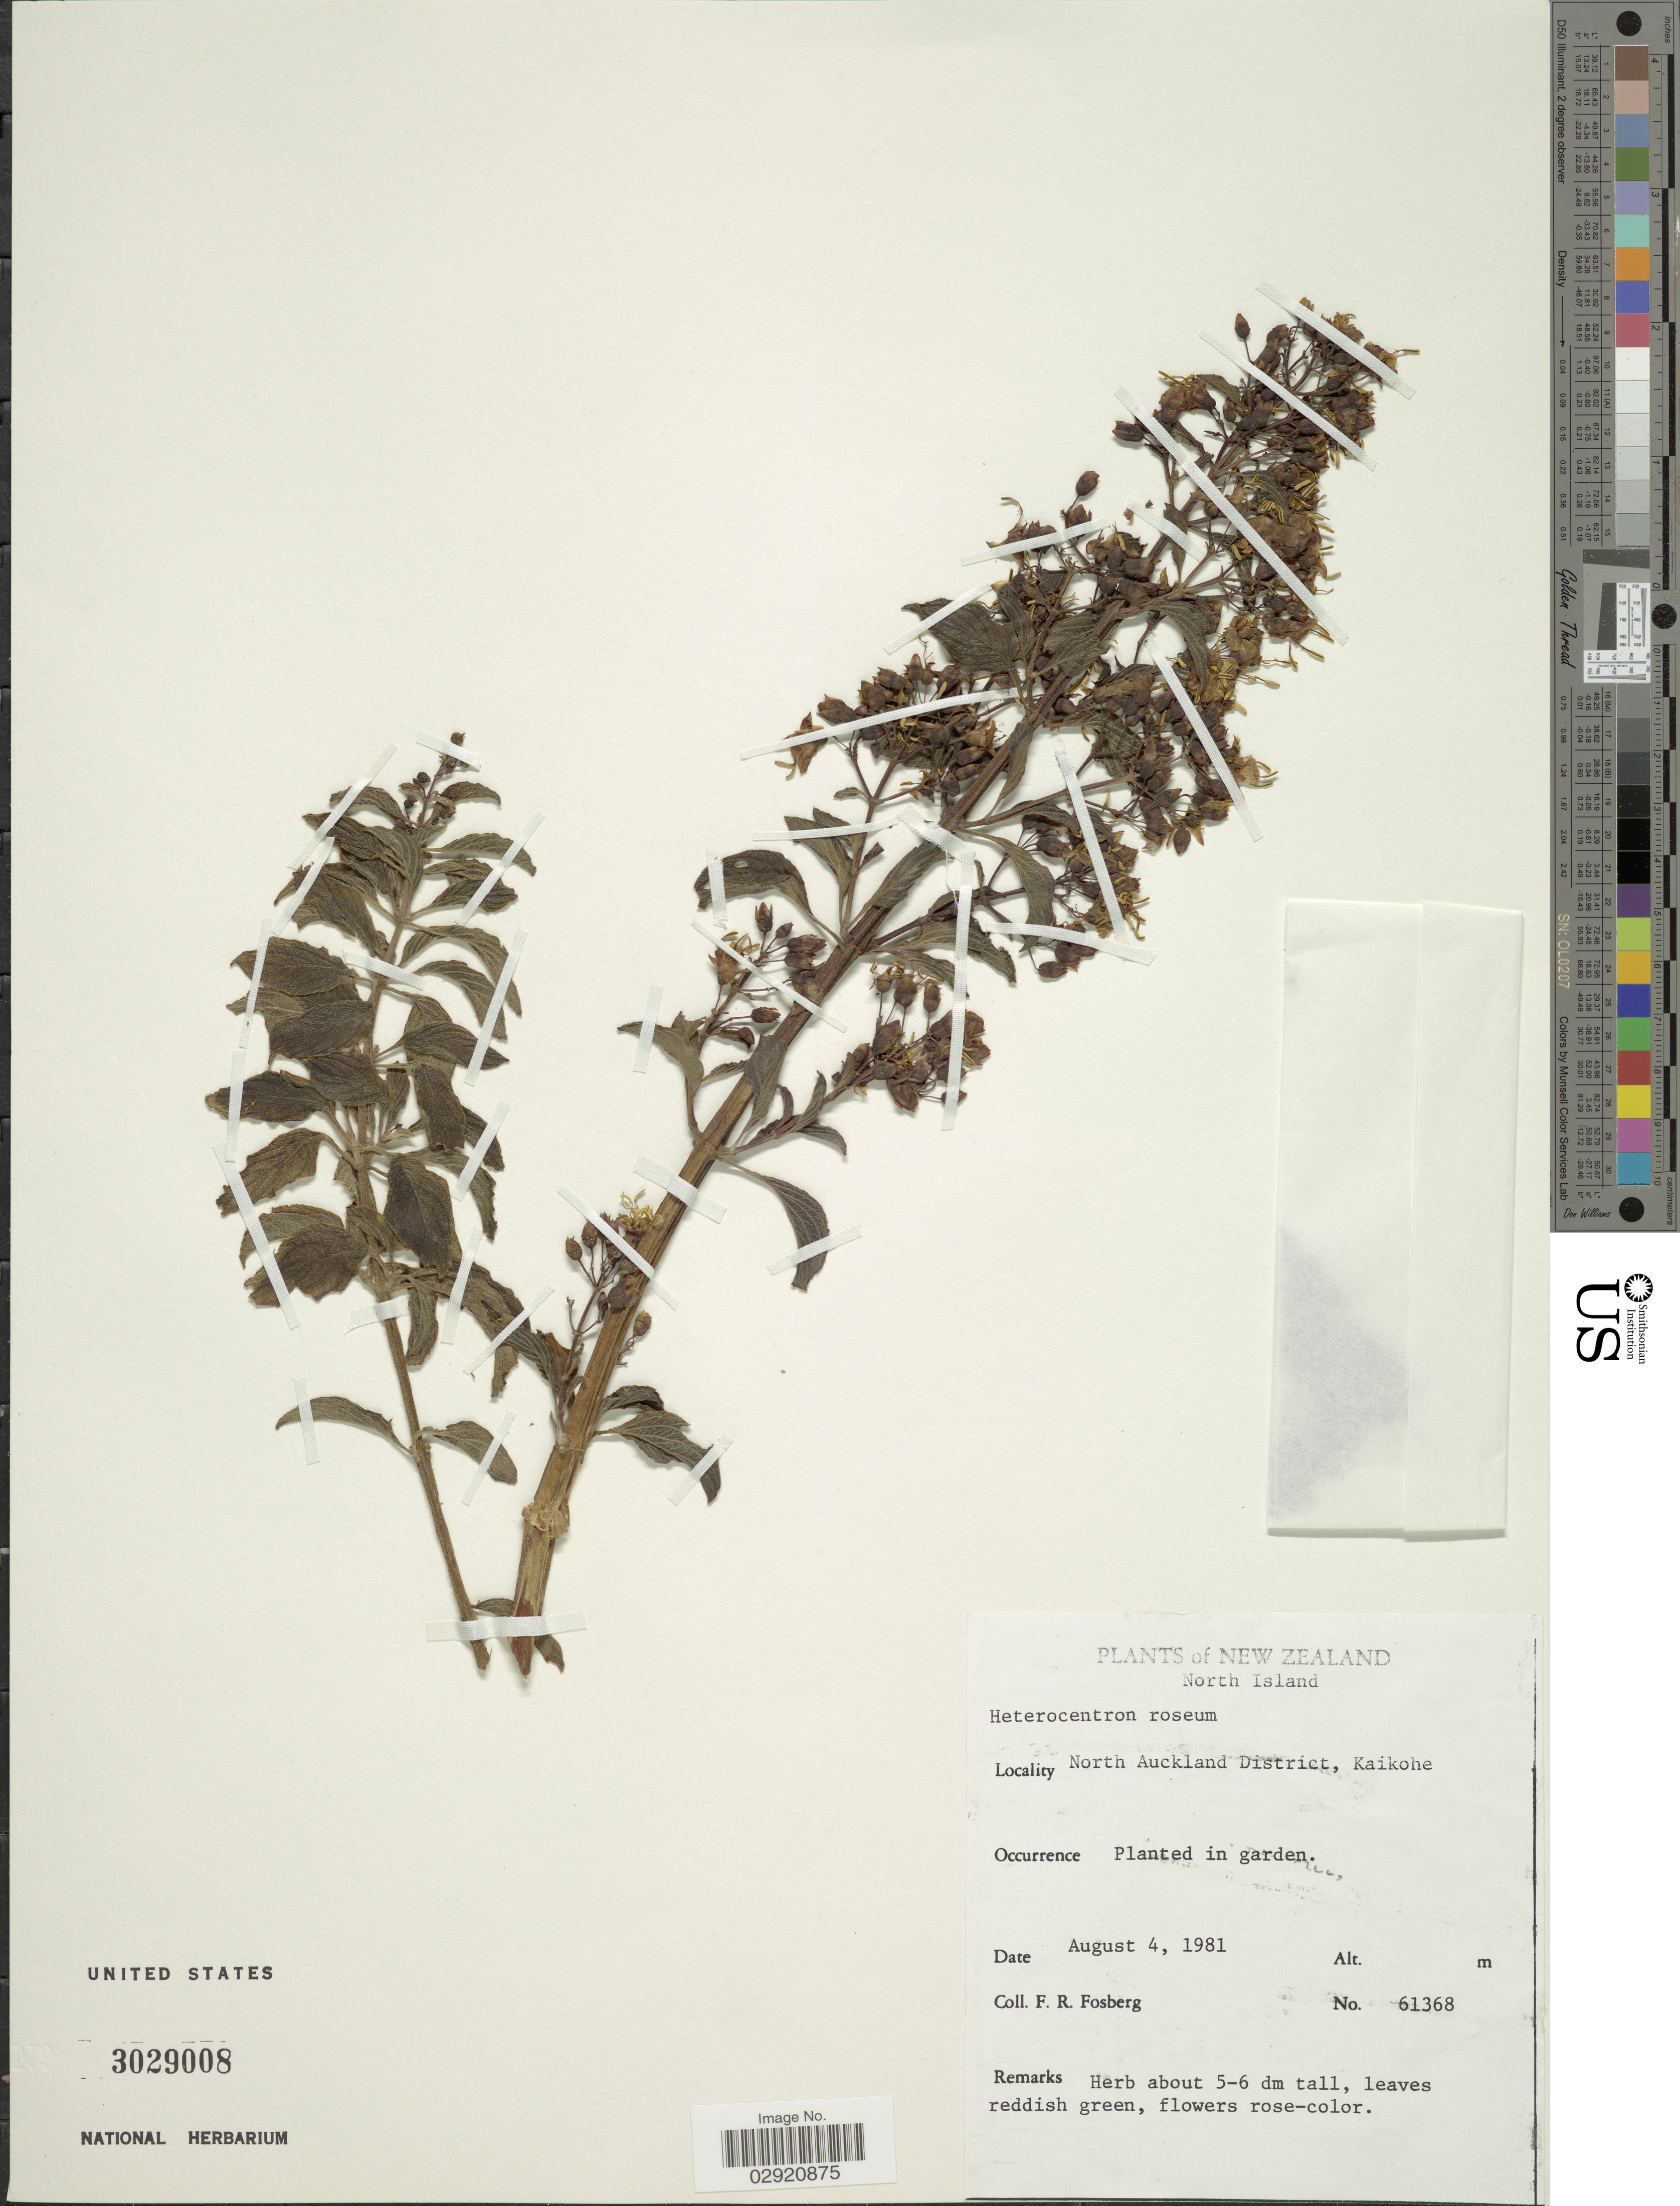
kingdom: Plantae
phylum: Tracheophyta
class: Magnoliopsida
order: Myrtales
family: Melastomataceae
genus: Heterocentron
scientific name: Heterocentron macrostachyum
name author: Naudin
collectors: F. R. Fosberg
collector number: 61368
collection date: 1981-08-04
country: New Zealand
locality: North Island. North Auckland District, Kaikohe.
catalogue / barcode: US 3029008